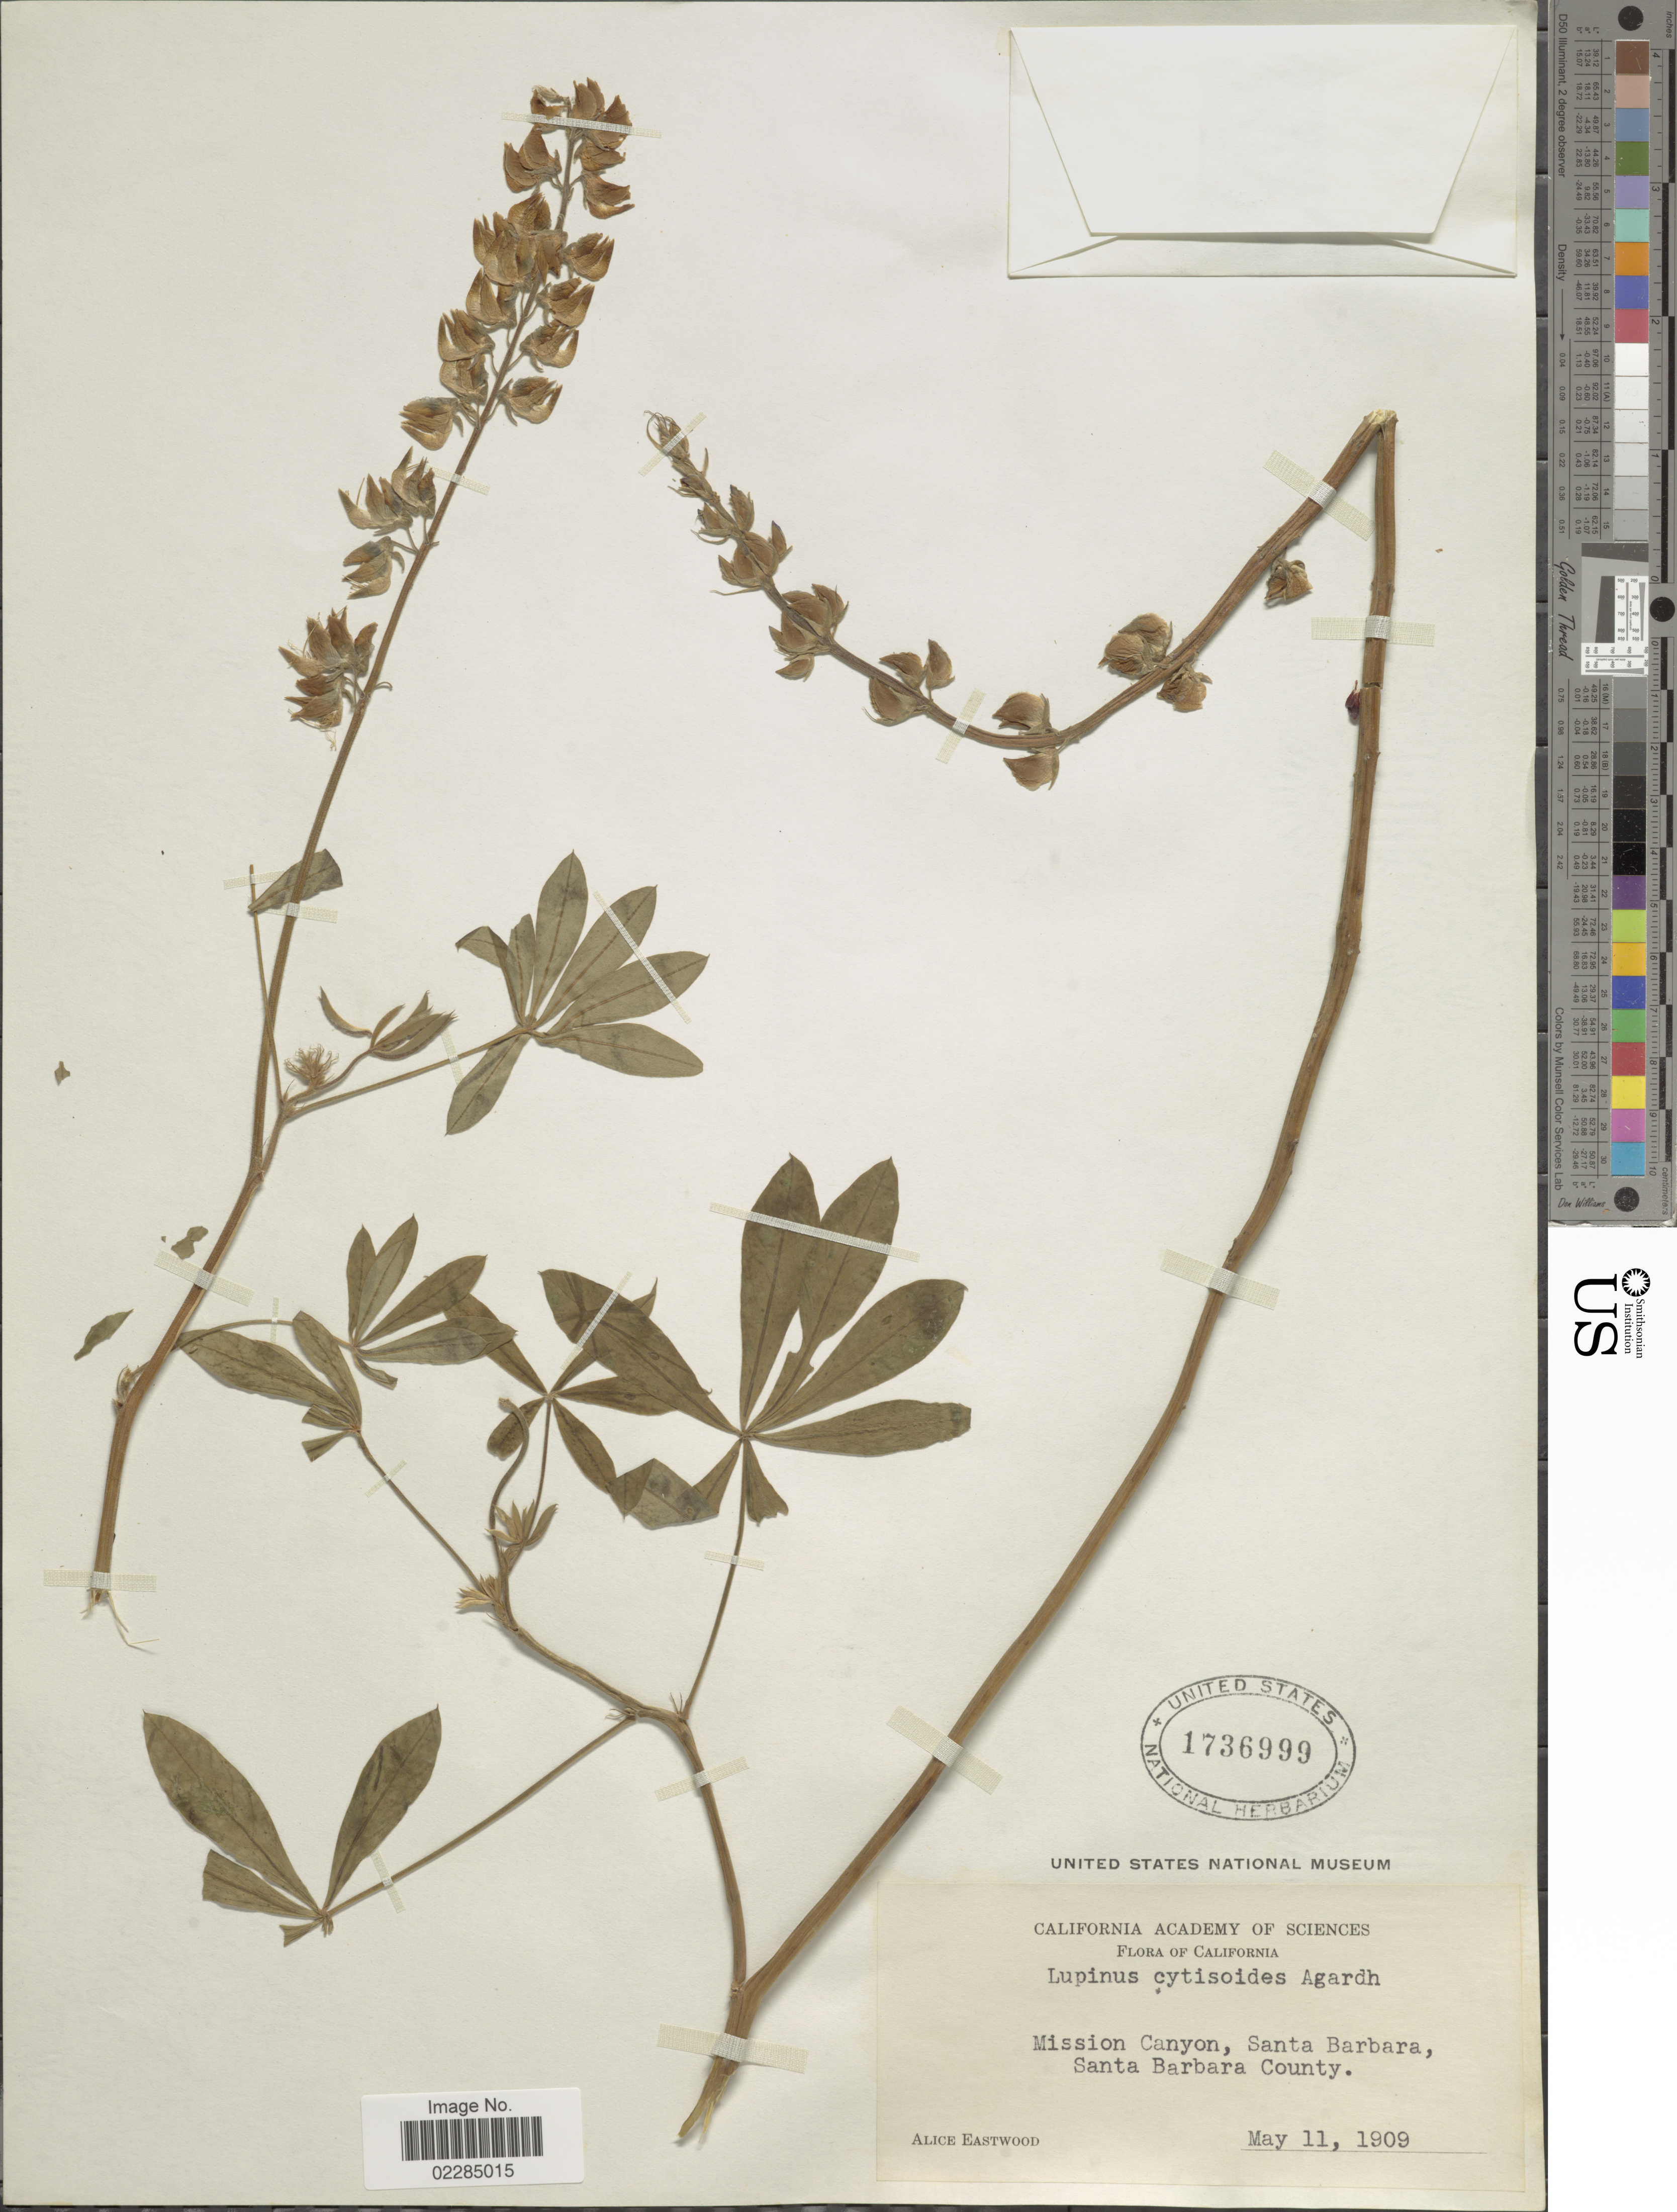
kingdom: Plantae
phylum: Tracheophyta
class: Magnoliopsida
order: Fabales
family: Fabaceae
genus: Lupinus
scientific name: Lupinus cytisoides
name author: J. Agardh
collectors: A. Eastwood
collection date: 1909-05-11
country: United States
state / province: California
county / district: Santa Barbara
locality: Mission Canyon, Santa Barbara, Santa Barbara County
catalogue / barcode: US 1736999